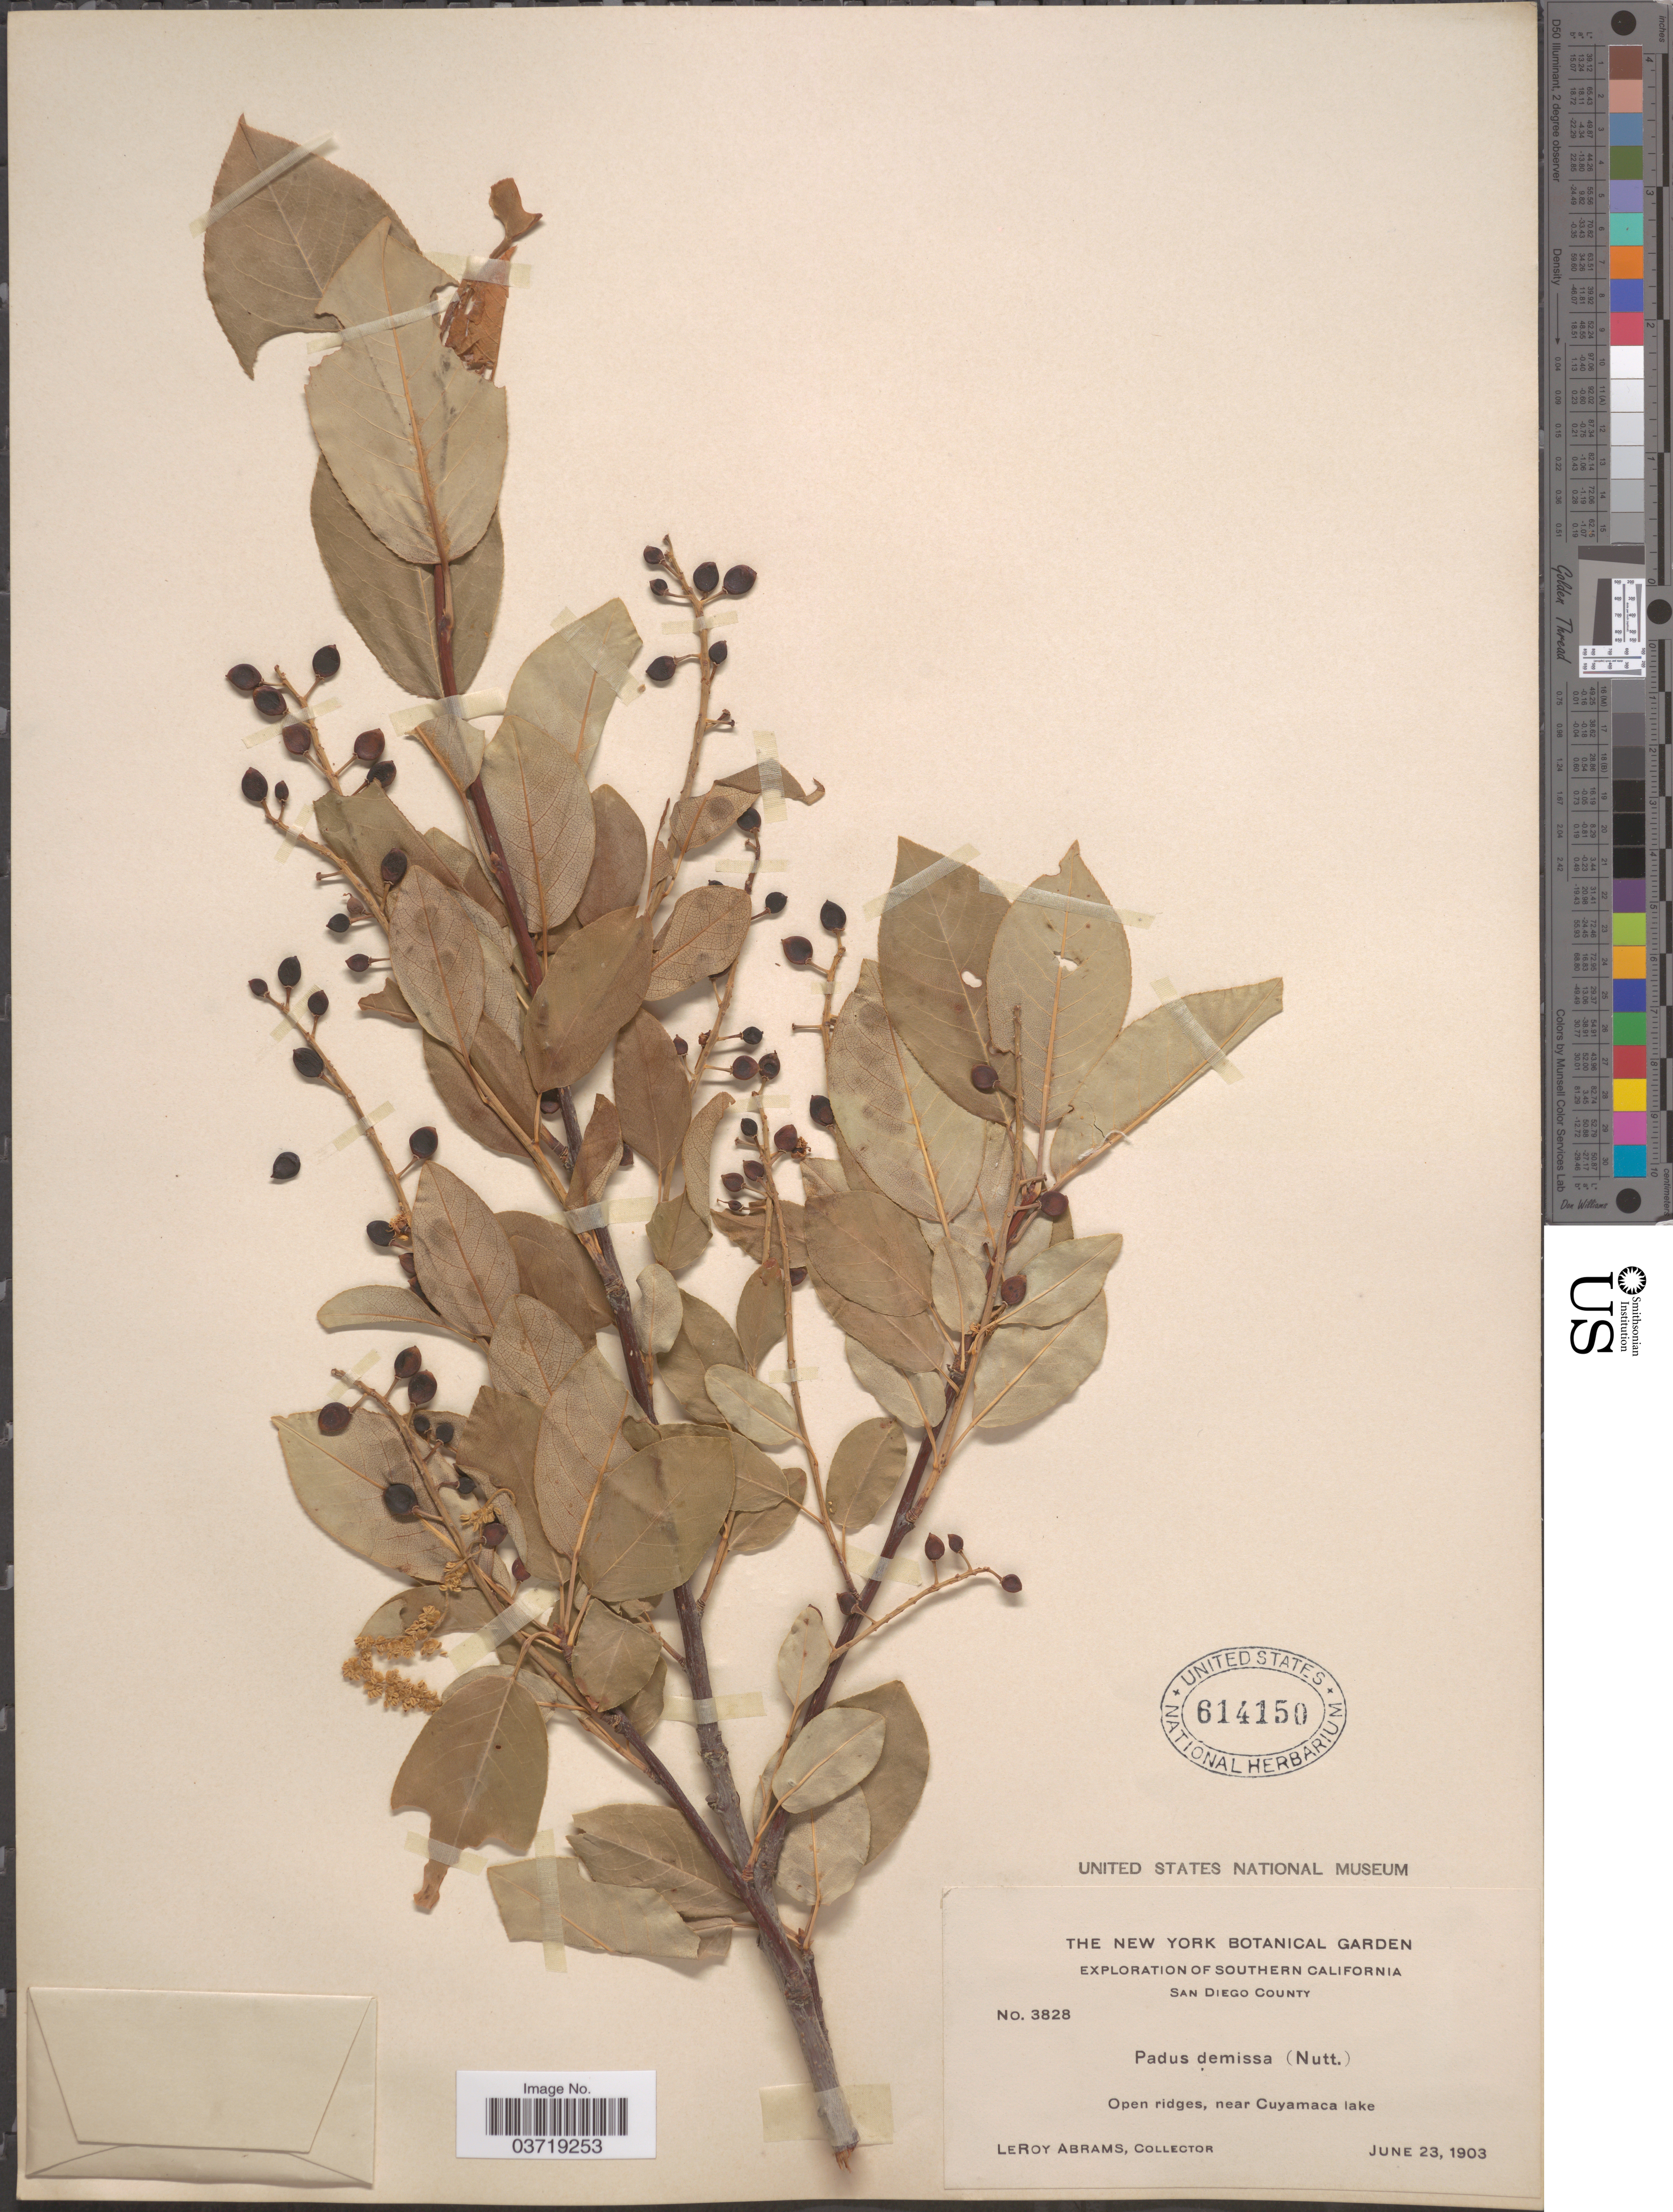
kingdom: Plantae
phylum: Tracheophyta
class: Magnoliopsida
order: Rosales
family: Rosaceae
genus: Prunus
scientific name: Prunus virginiana var. demissa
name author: (Nutt.) Torr.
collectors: L. Abrams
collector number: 3828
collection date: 1903-06-23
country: United States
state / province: California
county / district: San Diego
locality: Southern California. San Diego County. Near Cuyamaca lake.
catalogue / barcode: US 614150